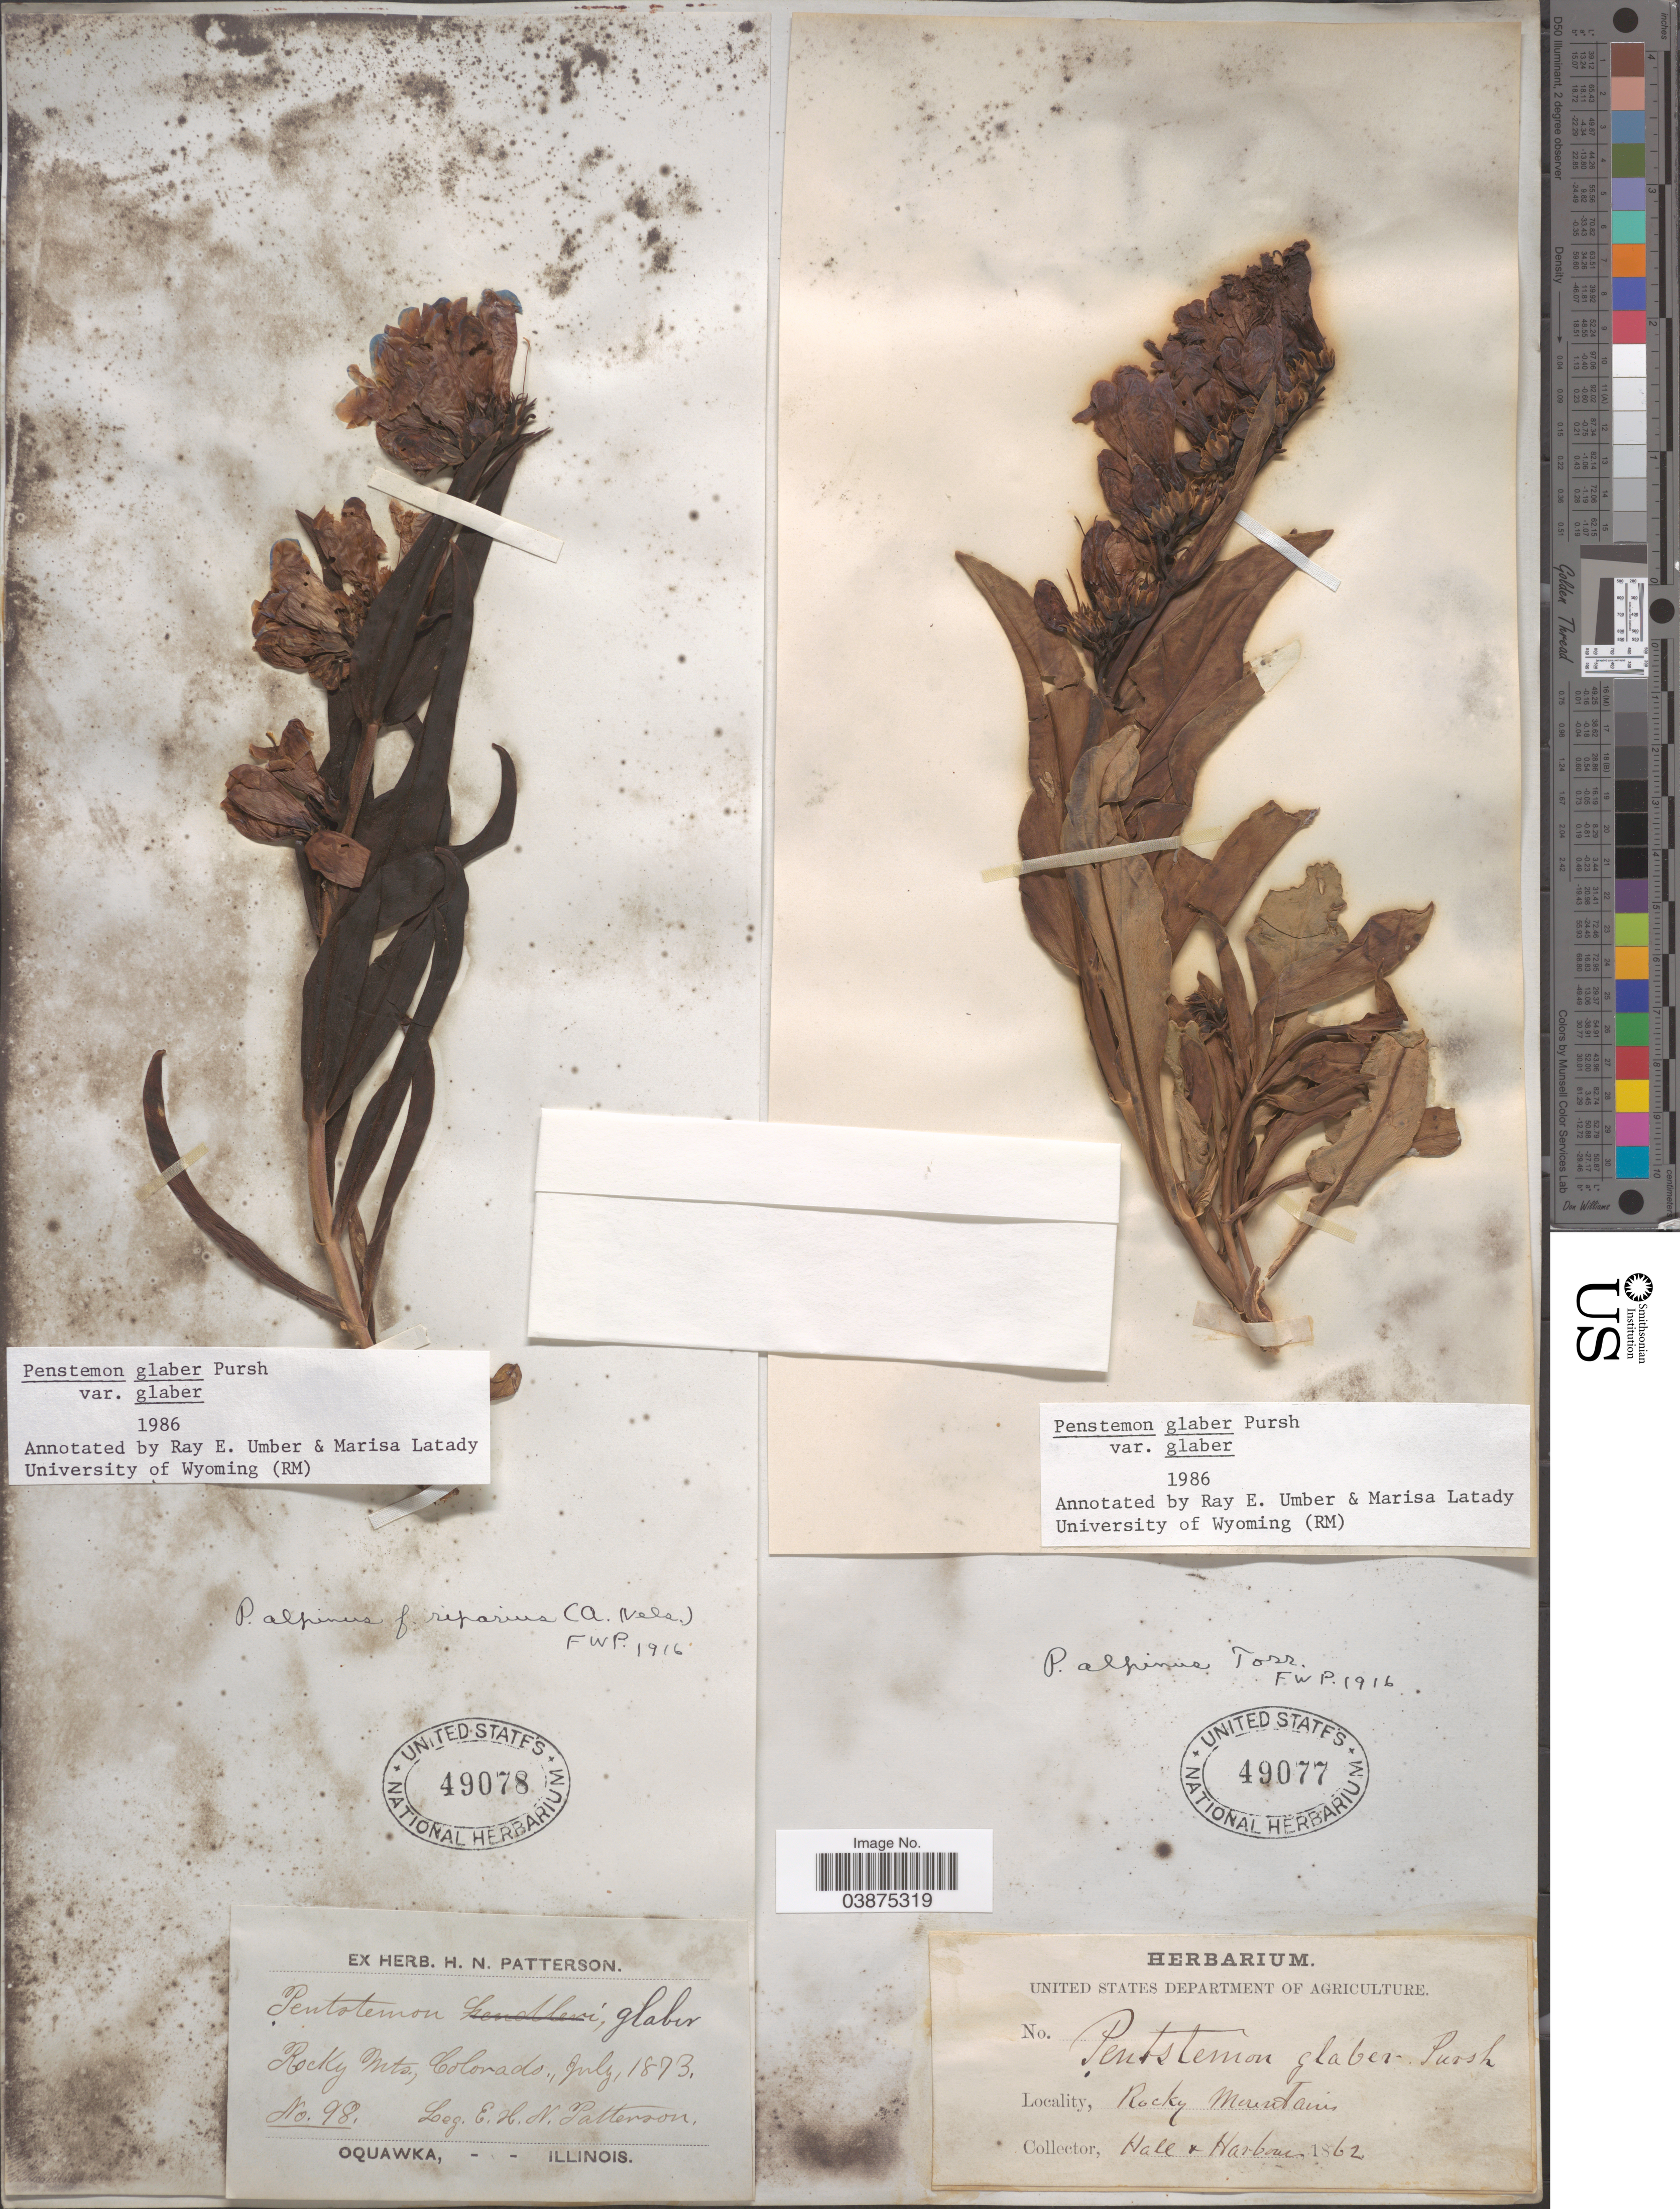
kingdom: Plantae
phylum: Tracheophyta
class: Magnoliopsida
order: Lamiales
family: Plantaginaceae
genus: Penstemon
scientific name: Penstemon glaber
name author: Pursh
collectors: -- Hall & Harbour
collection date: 1862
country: United States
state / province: Colorado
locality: Rocky Mountain.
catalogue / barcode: US 49077-2